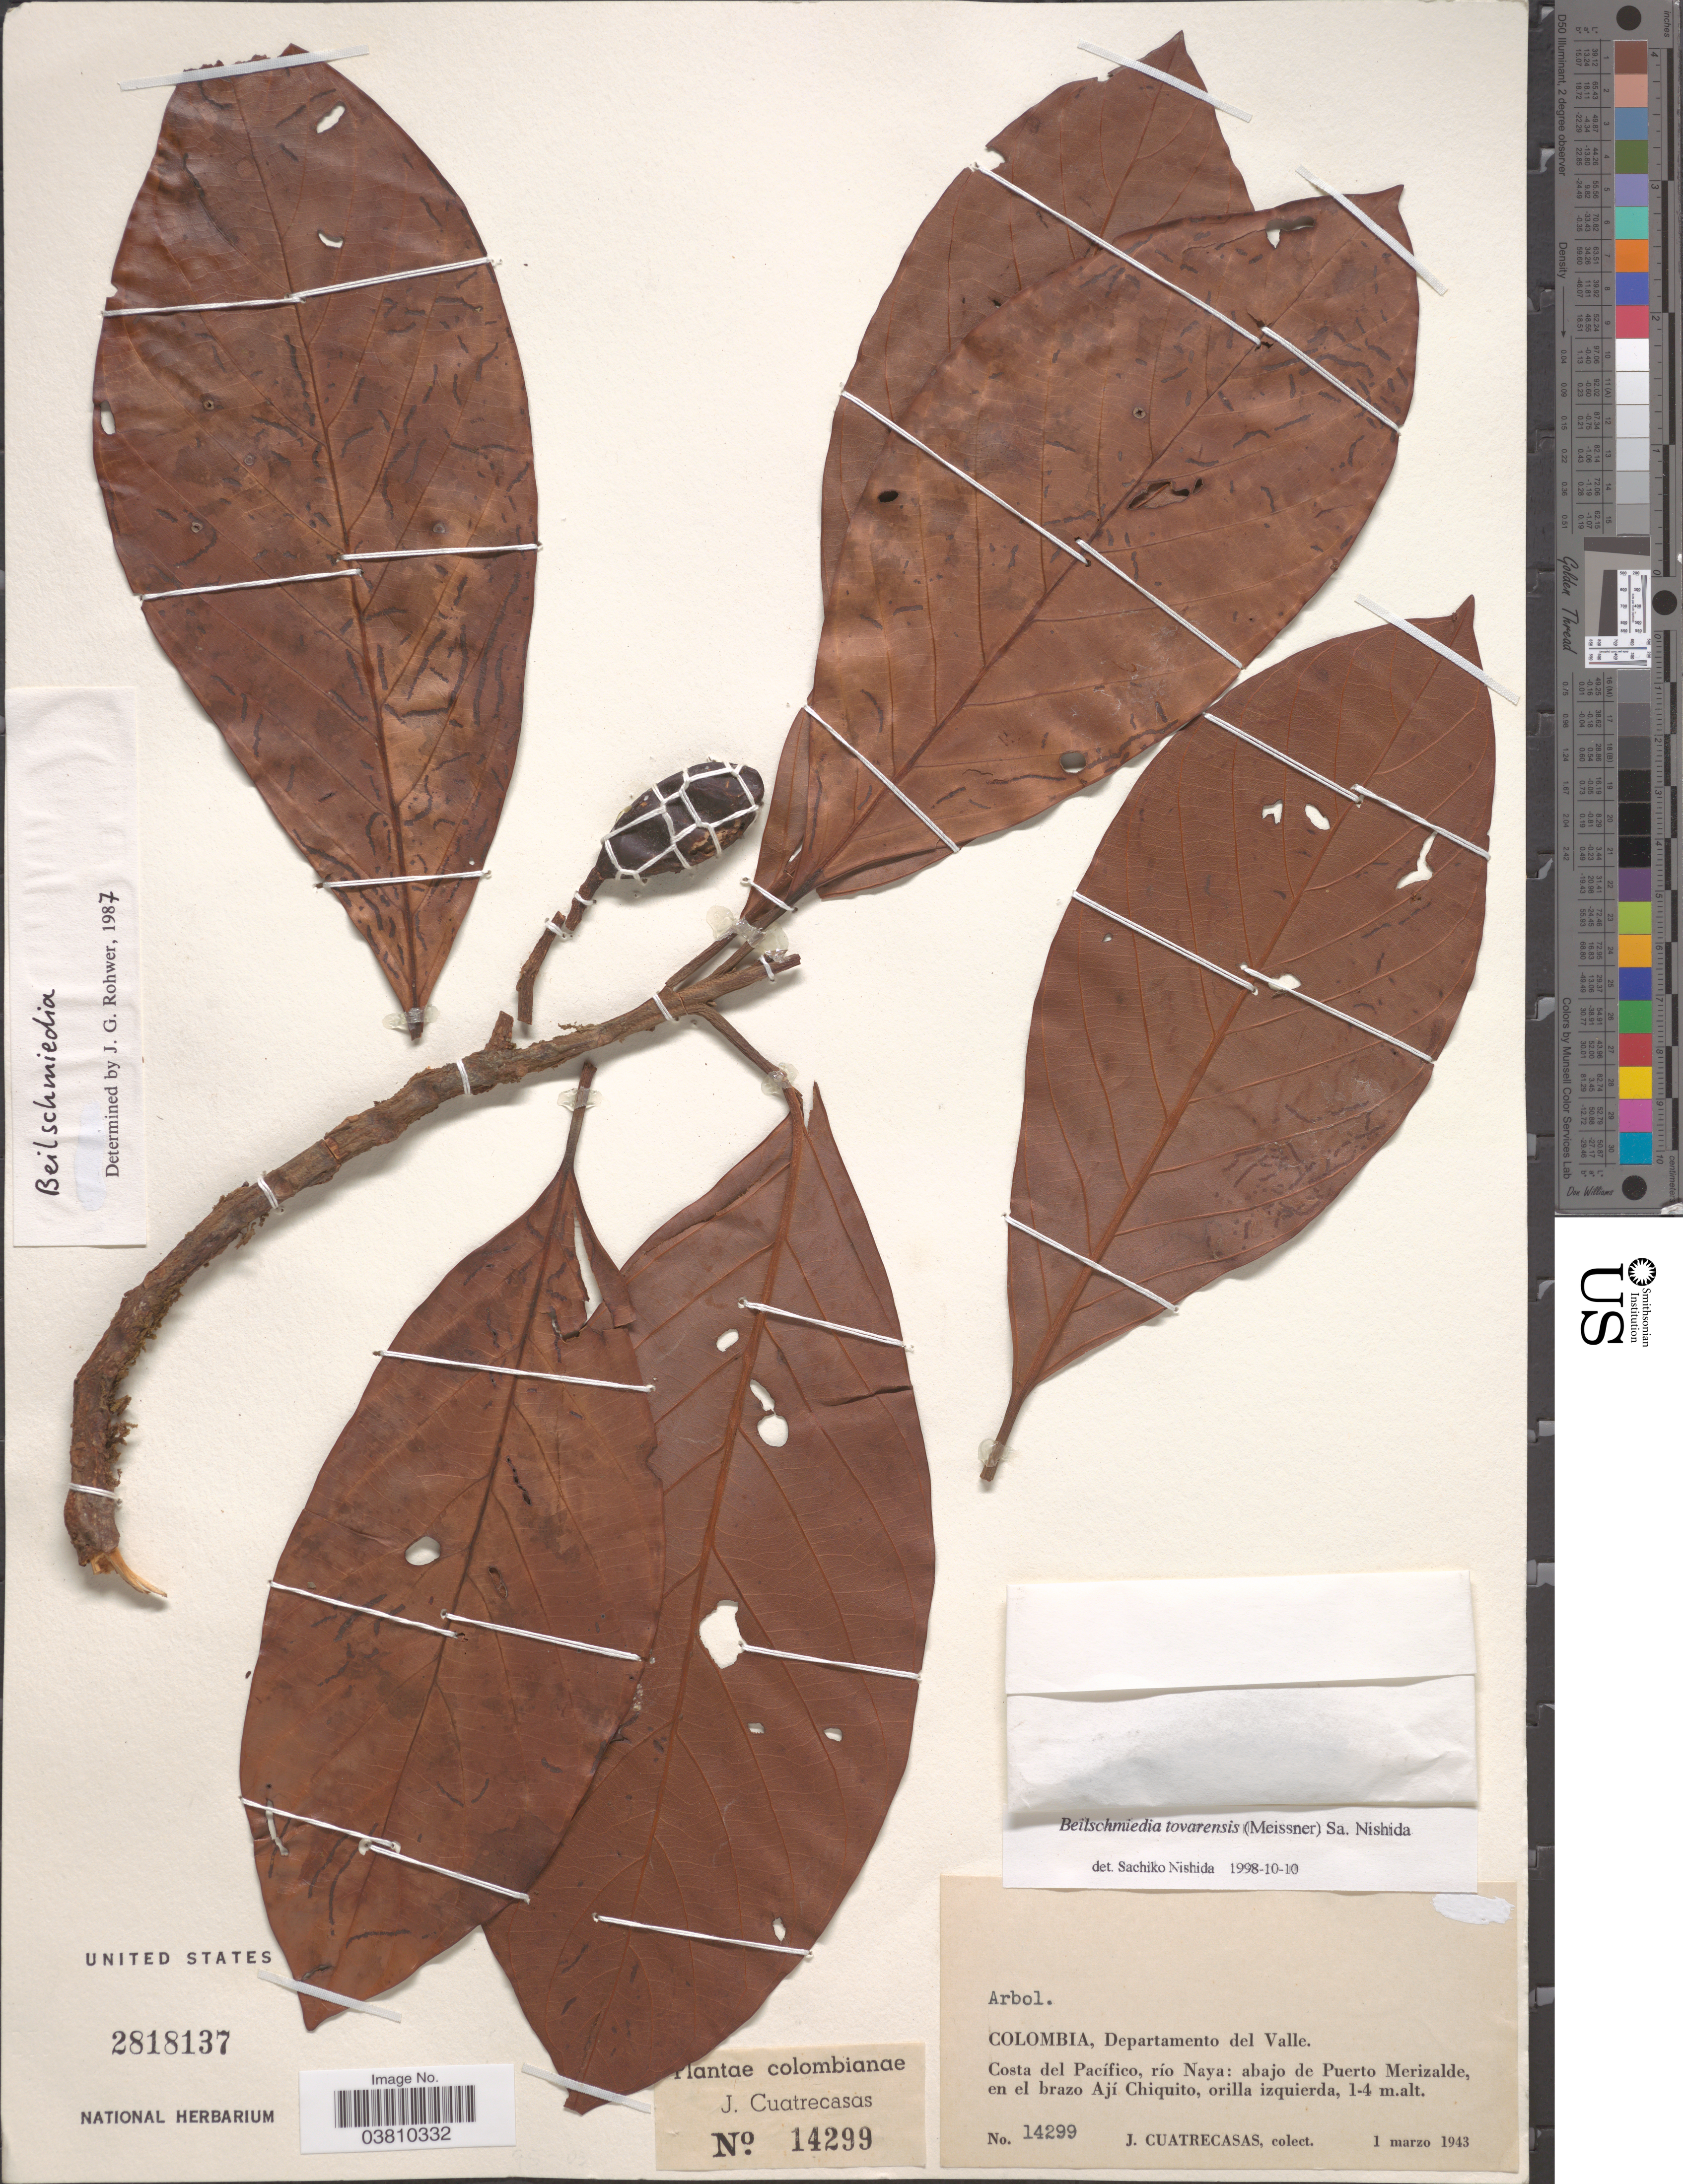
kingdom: Plantae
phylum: Tracheophyta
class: Magnoliopsida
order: Laurales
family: Lauraceae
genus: Beilschmiedia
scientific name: Beilschmiedia tovarensis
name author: (Meisn.) Sa. Nishida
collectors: J. Cuatrecasas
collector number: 14299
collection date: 1943-03-01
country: Colombia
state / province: Valle del Cauca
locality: Departamento del Valle. Costa del Pacífico, río Naya: abajo de Puerto Merizalde, en el brazo Ají Chiquito, orilla izquierda.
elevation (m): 1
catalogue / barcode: US 2818137